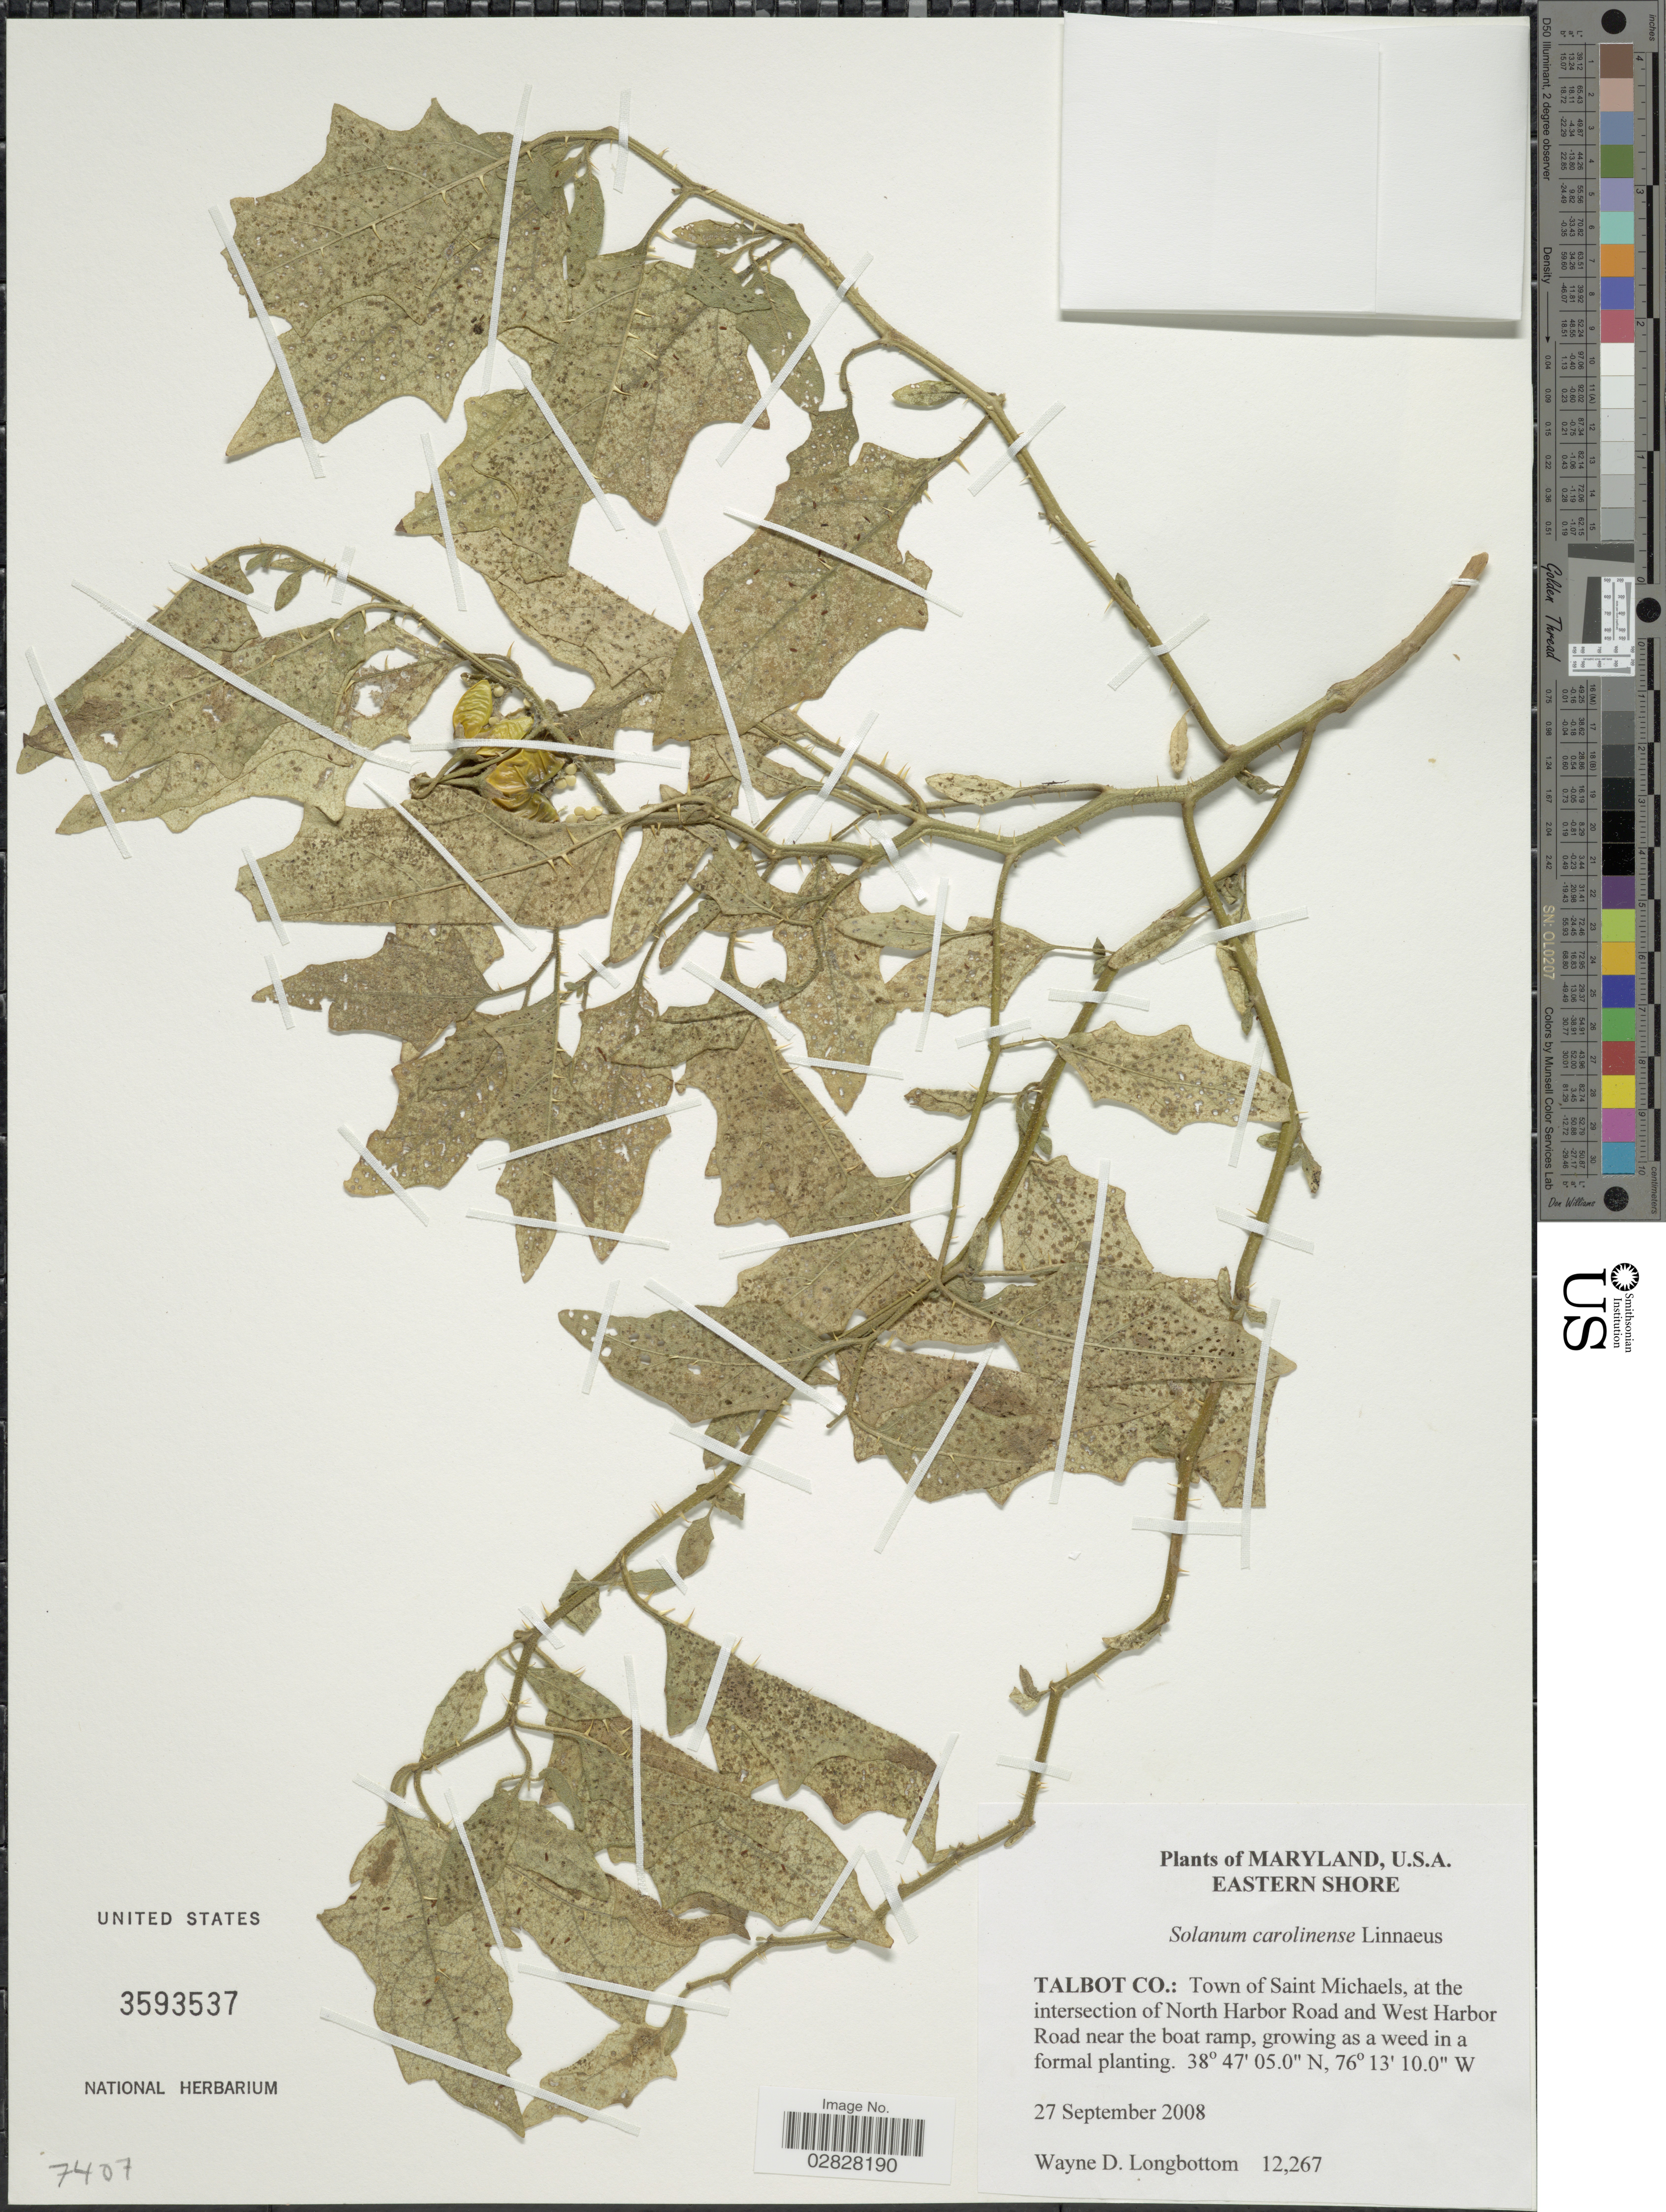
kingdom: Plantae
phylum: Tracheophyta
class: Magnoliopsida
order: Solanales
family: Solanaceae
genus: Solanum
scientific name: Solanum carolinense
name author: L.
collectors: W. D. Longbottom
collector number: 12267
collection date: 2008-09-27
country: United States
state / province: Maryland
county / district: Talbot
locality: Eastern Shore. Talbot Co.: Town of Saint Michaels, at the intersection of North Harbor Road and West Harbor Road near the boat ramp.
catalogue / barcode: US 3593537